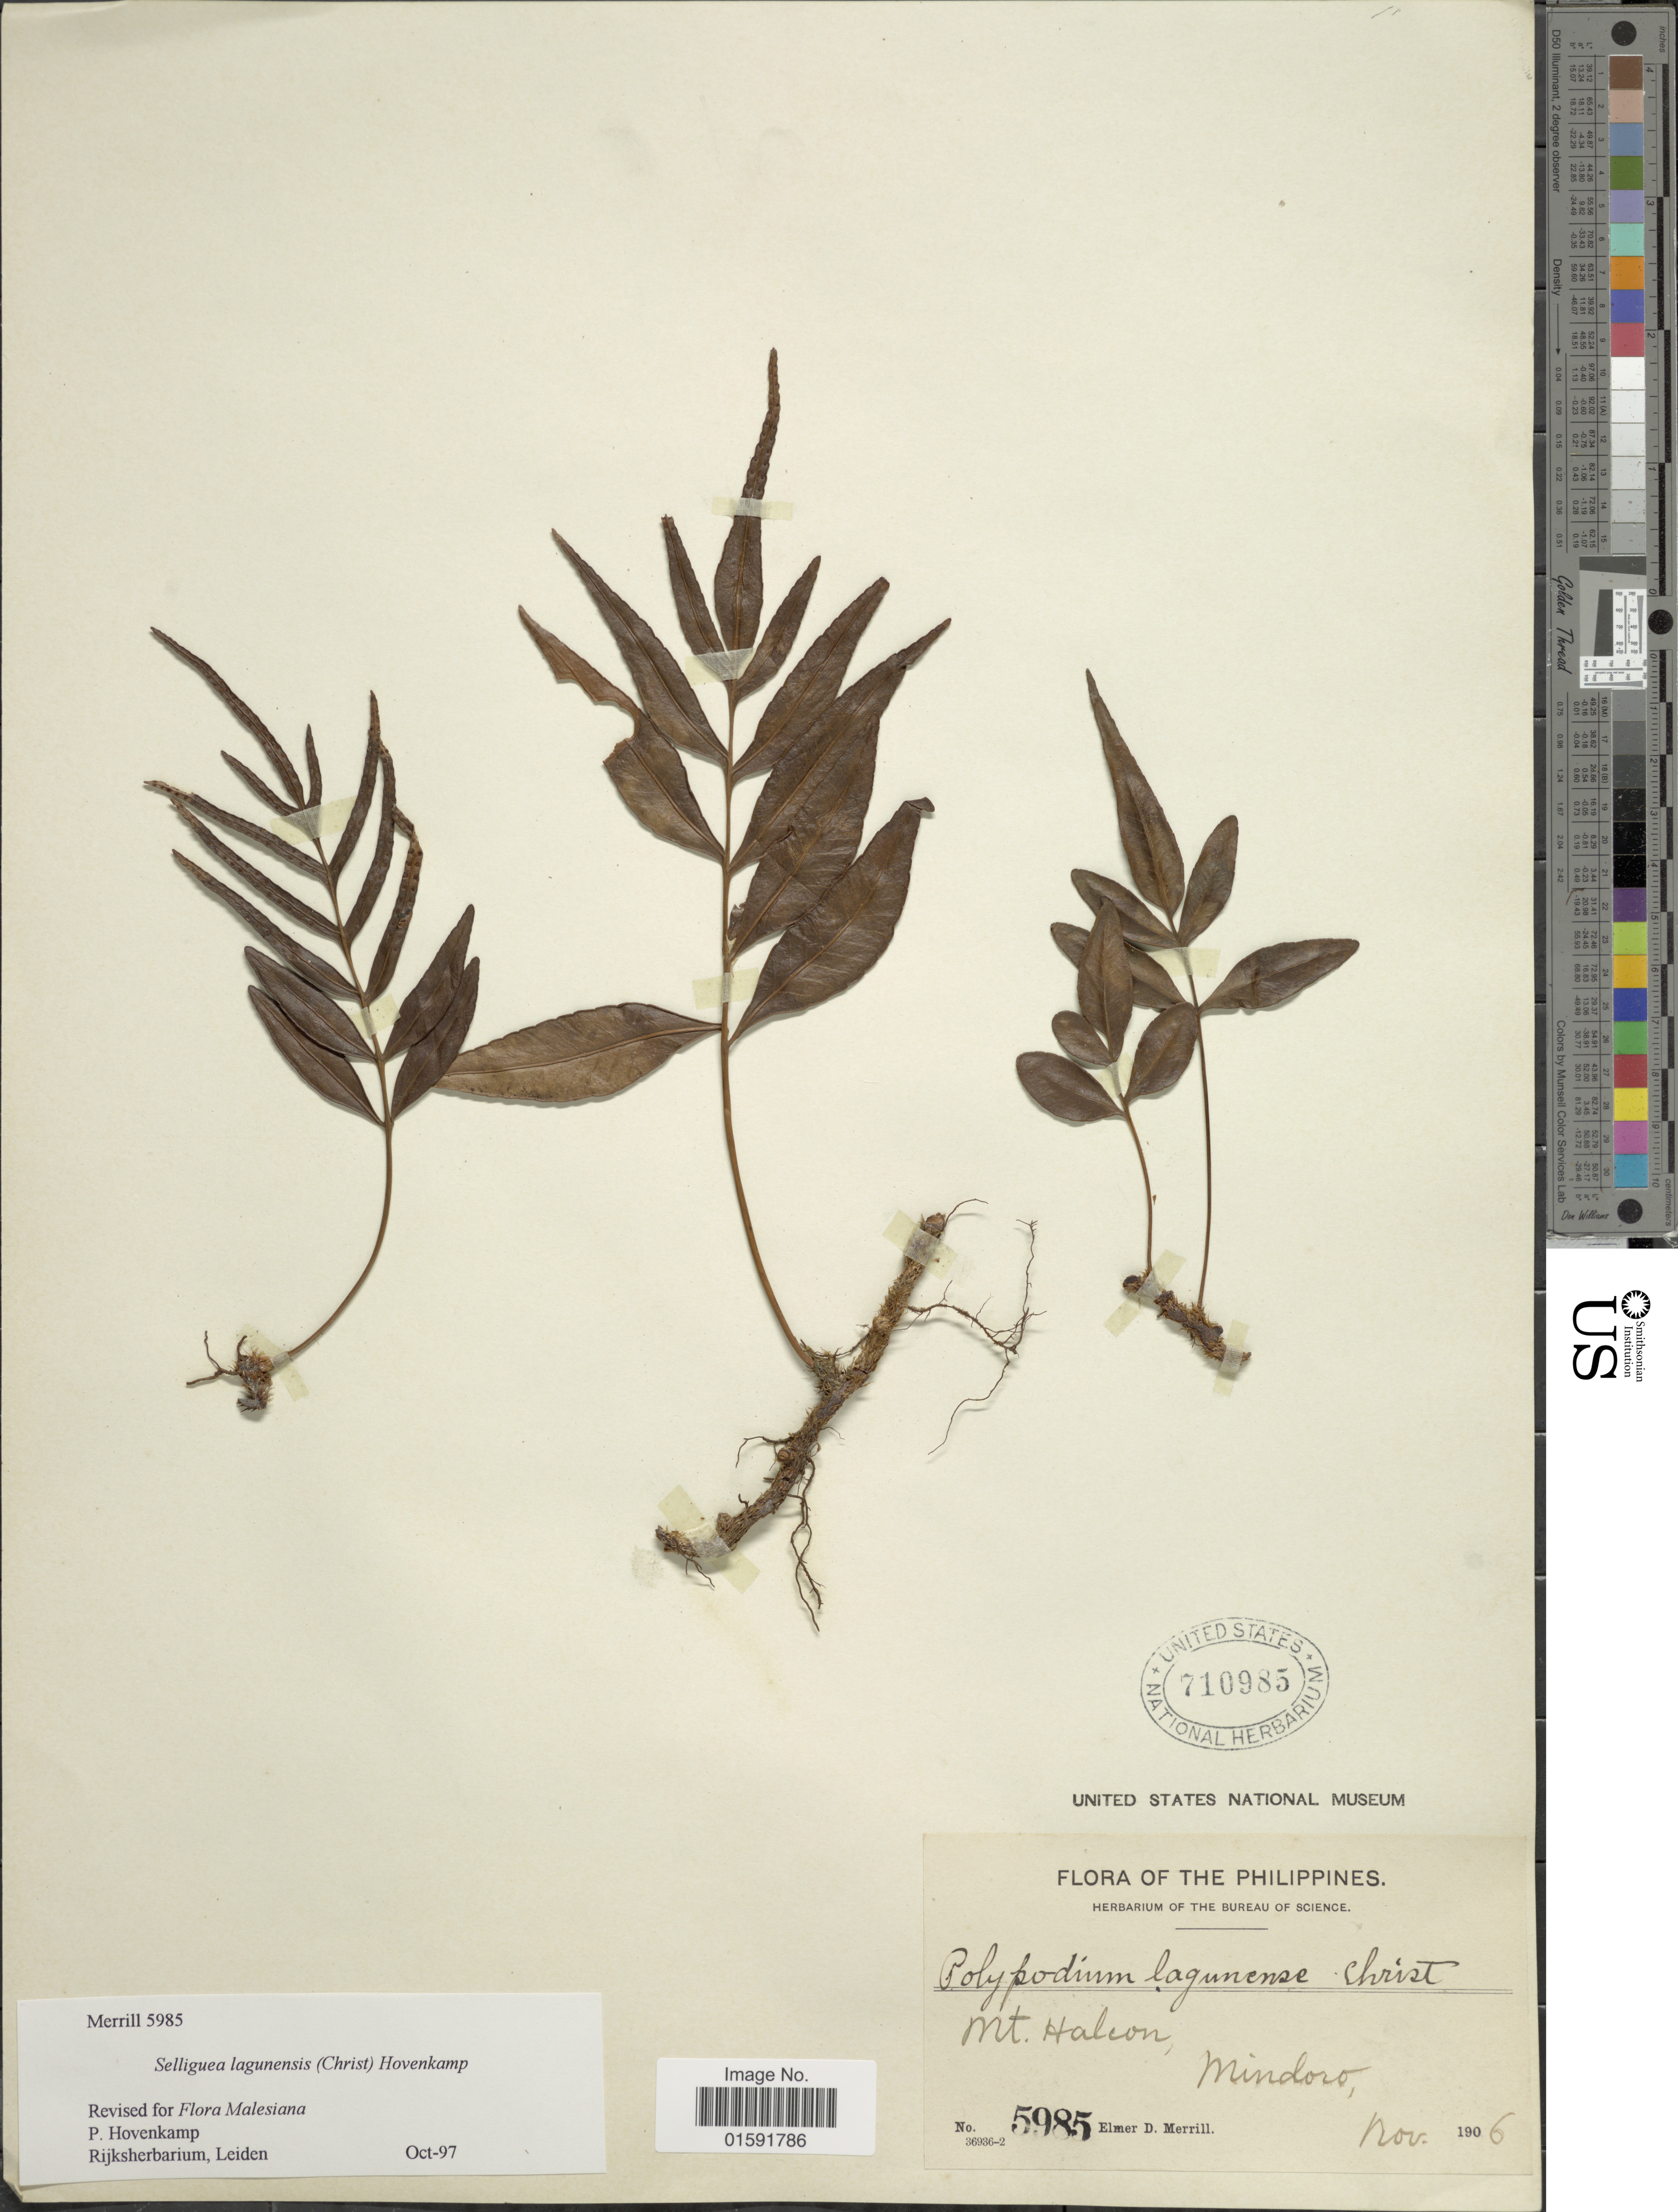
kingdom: Plantae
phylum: Tracheophyta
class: Polypodiopsida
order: Polypodiales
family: Polypodiaceae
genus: Selliguea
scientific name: Selliguea lagunensis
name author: (Christ) Hovenkamp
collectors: E. D. Merrill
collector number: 5985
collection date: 1906-11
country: Philippines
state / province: Mimaropa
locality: Mt. Halcon, Mindoro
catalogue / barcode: US 710985